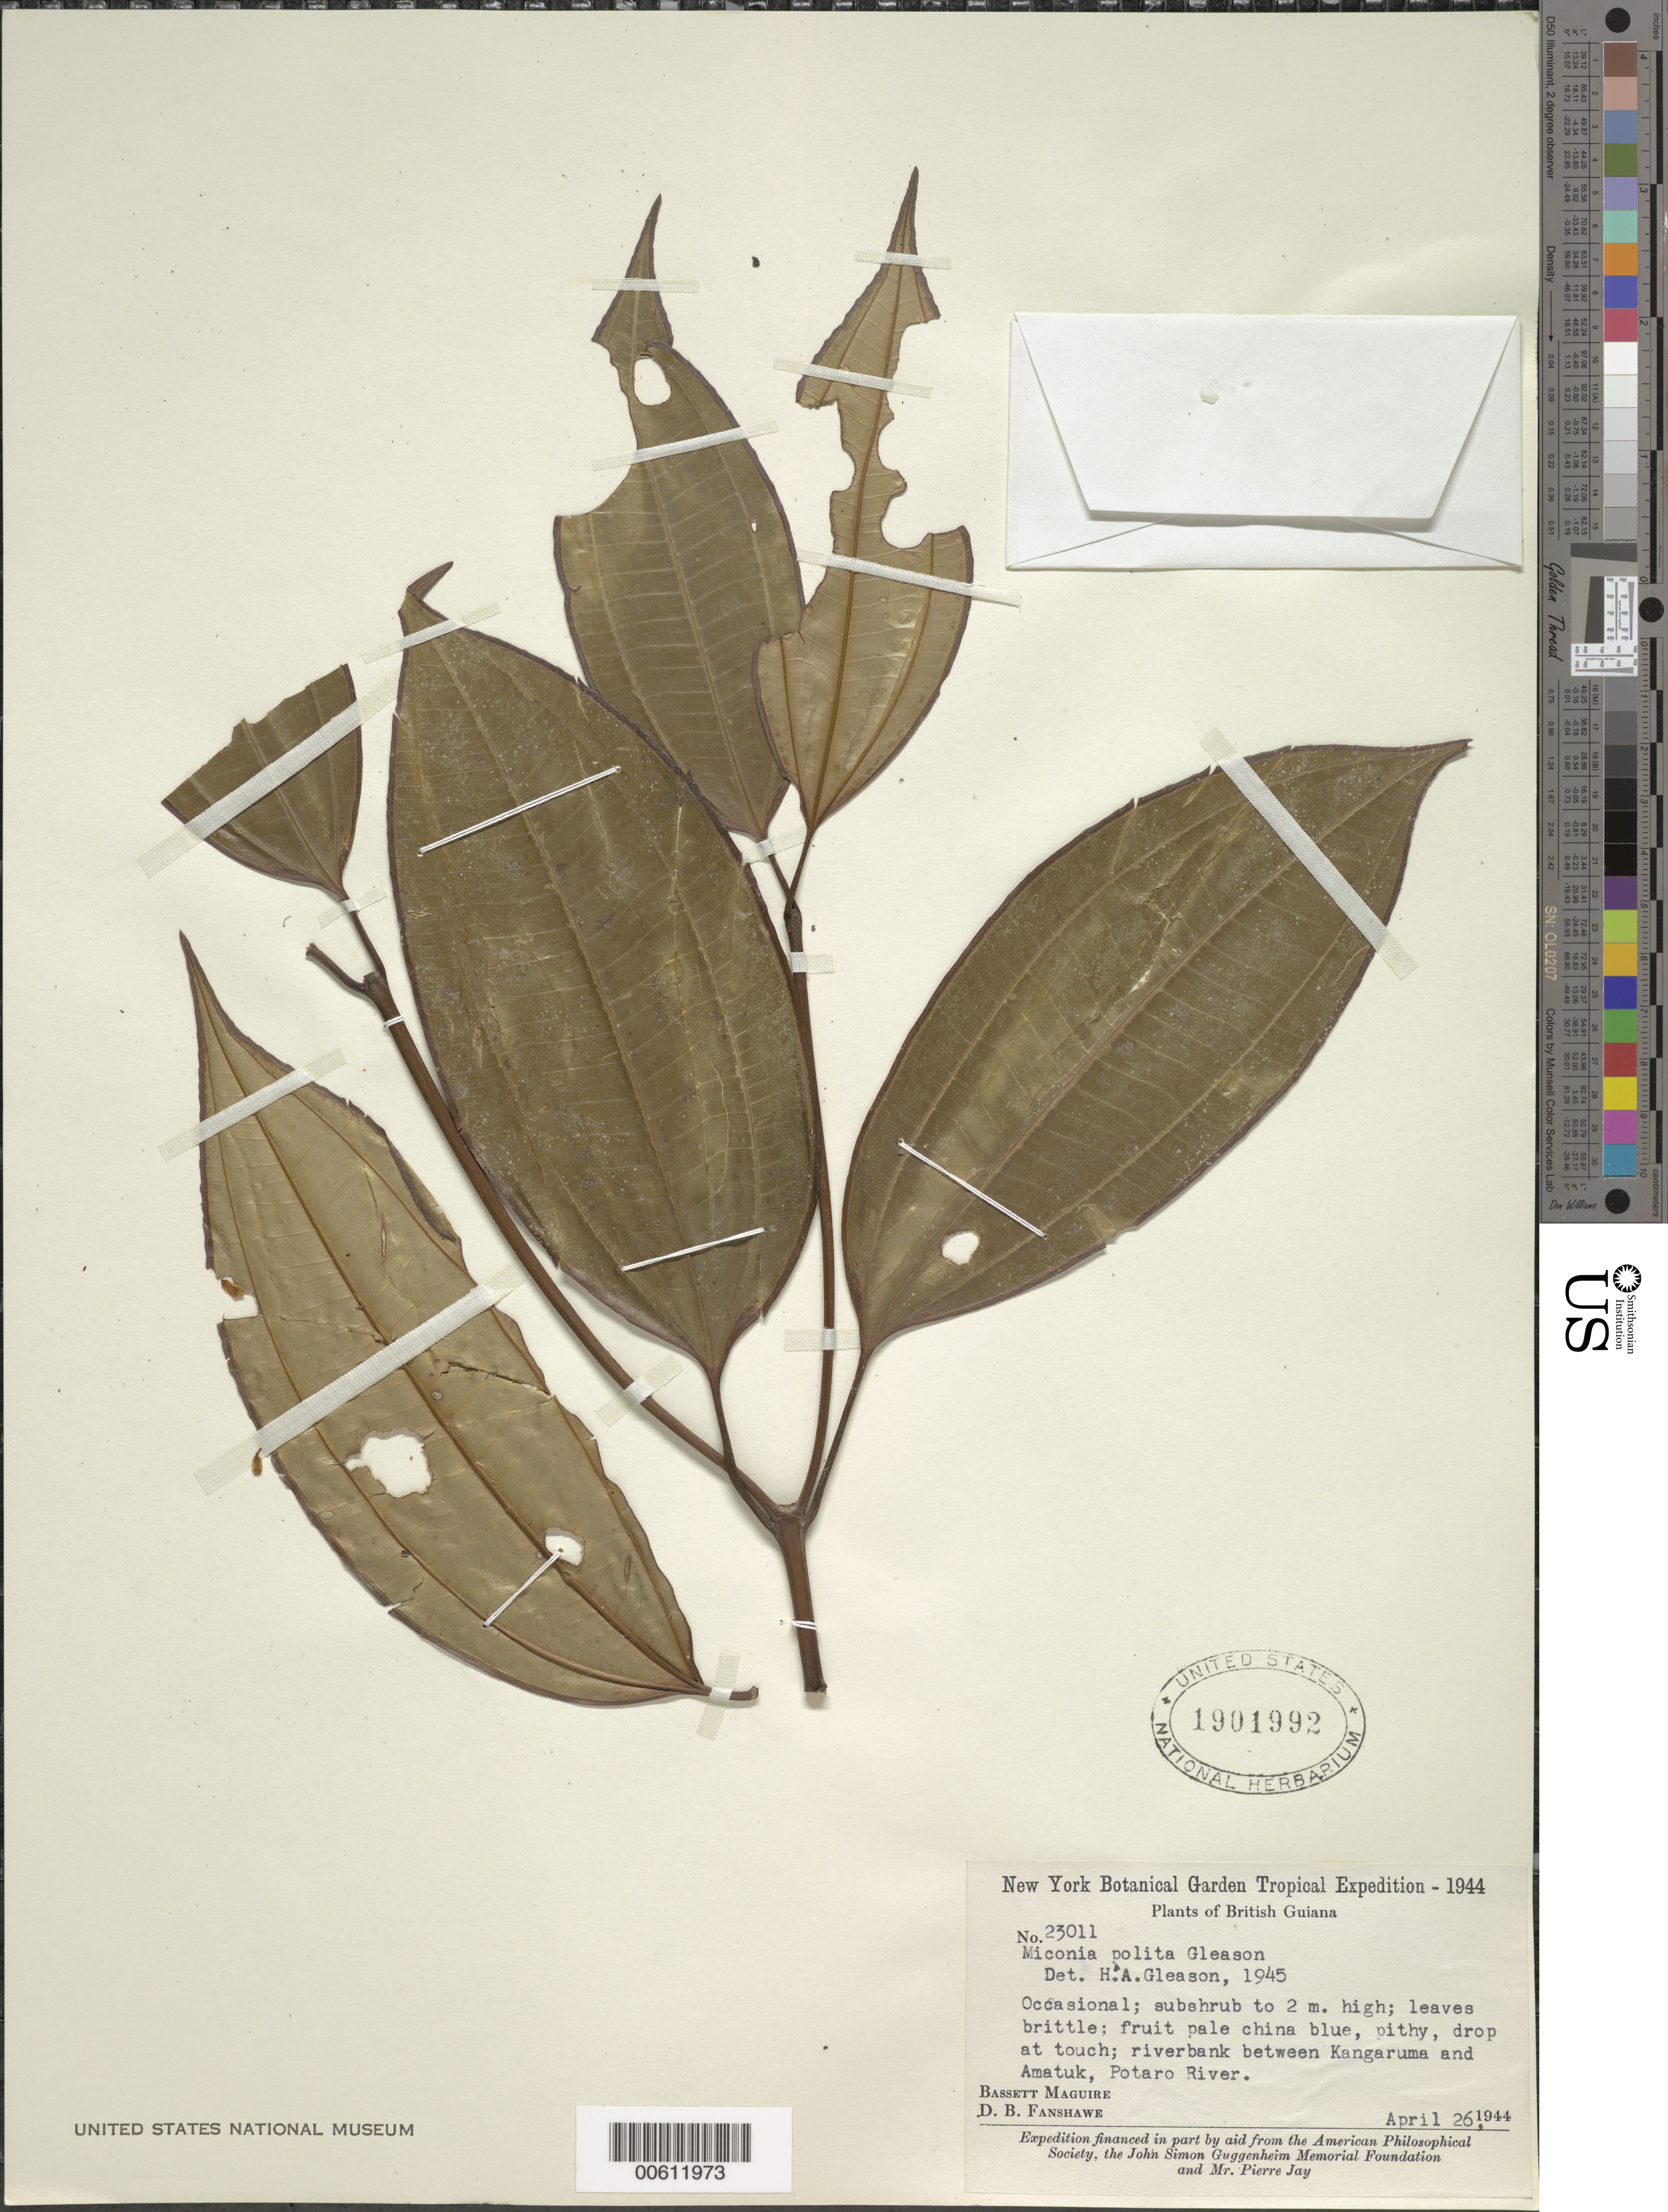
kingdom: Plantae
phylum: Tracheophyta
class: Magnoliopsida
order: Myrtales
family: Melastomataceae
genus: Miconia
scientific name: Miconia polita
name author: Gleason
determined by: Gleason, H. A.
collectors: B. Maguire & D. B. Fanshawe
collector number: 23011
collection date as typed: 26-Apr-44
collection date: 1944-04-26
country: Guyana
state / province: Potaro-Siparuni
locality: Kangaruma-Amatuk, riverbank betw., Potaro River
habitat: Riverbank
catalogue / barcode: US 1901992